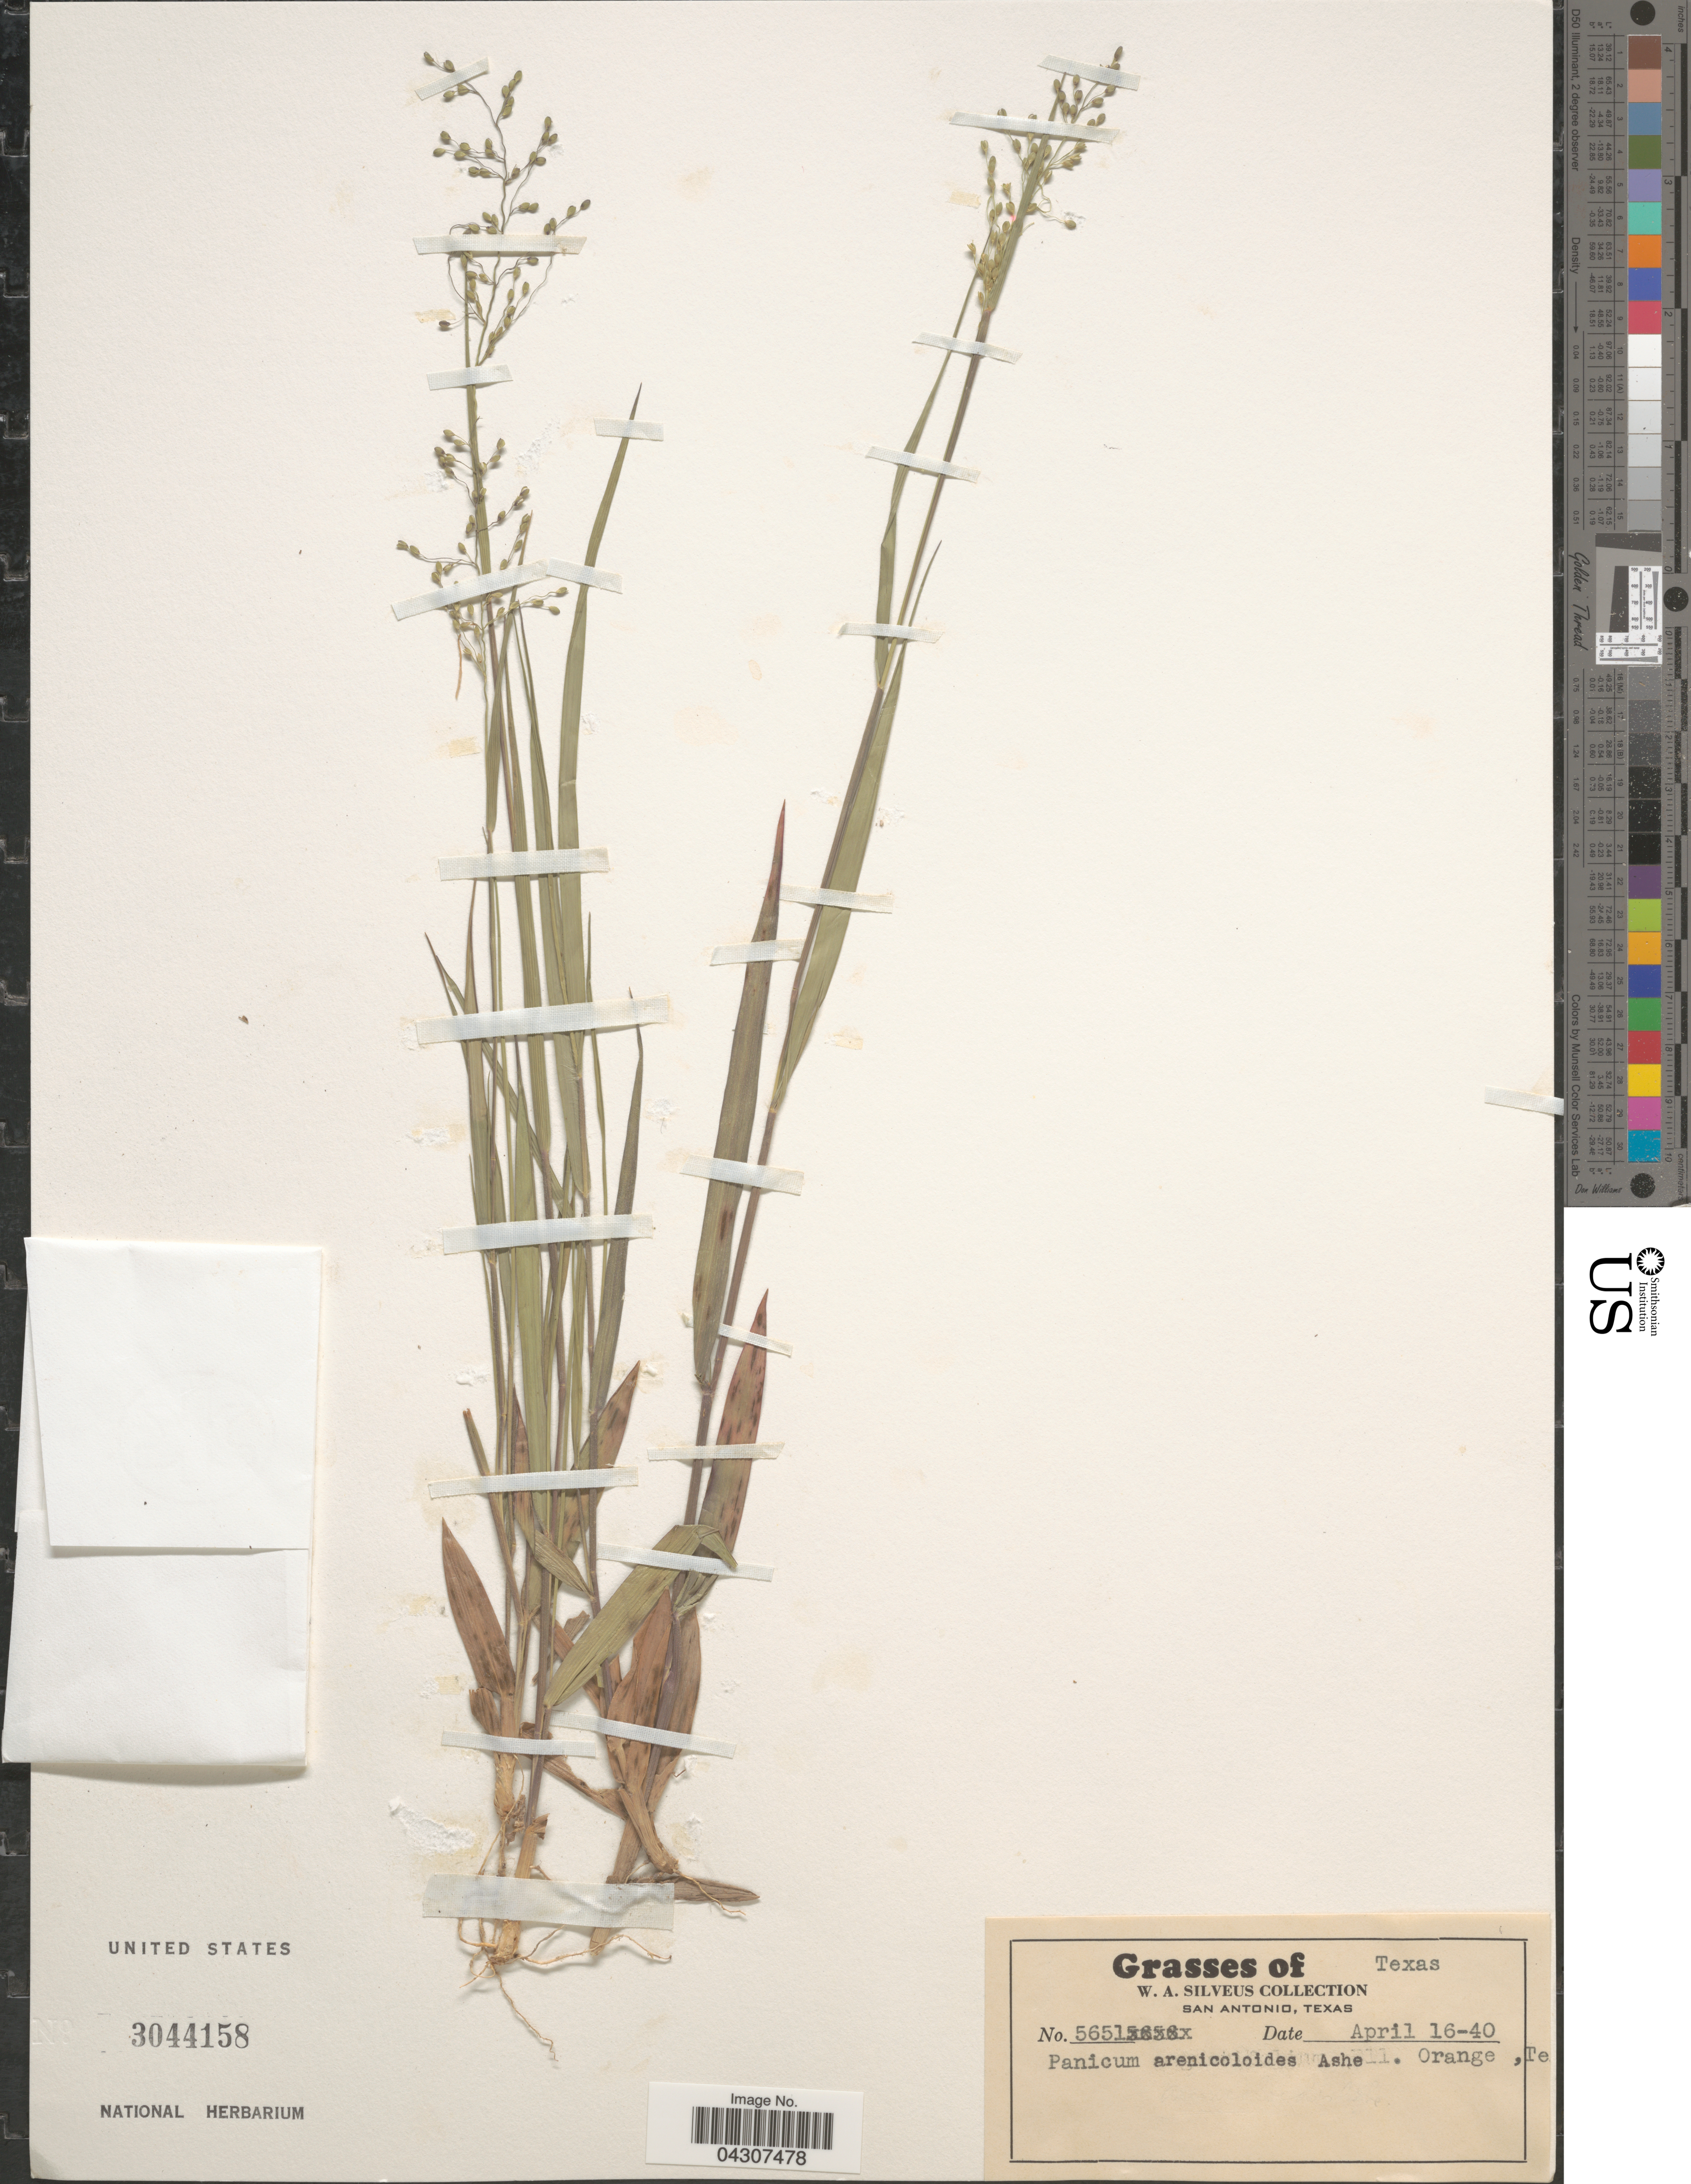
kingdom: Plantae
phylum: Tracheophyta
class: Liliopsida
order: Poales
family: Poaceae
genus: Dichanthelium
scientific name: Dichanthelium aciculare var. ramosum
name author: (Griseb.) Davidse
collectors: W. Silveus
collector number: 5651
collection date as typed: Transcribed d/m/y: 16/4/40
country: United States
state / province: Texas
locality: Orange.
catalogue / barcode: US 3044158